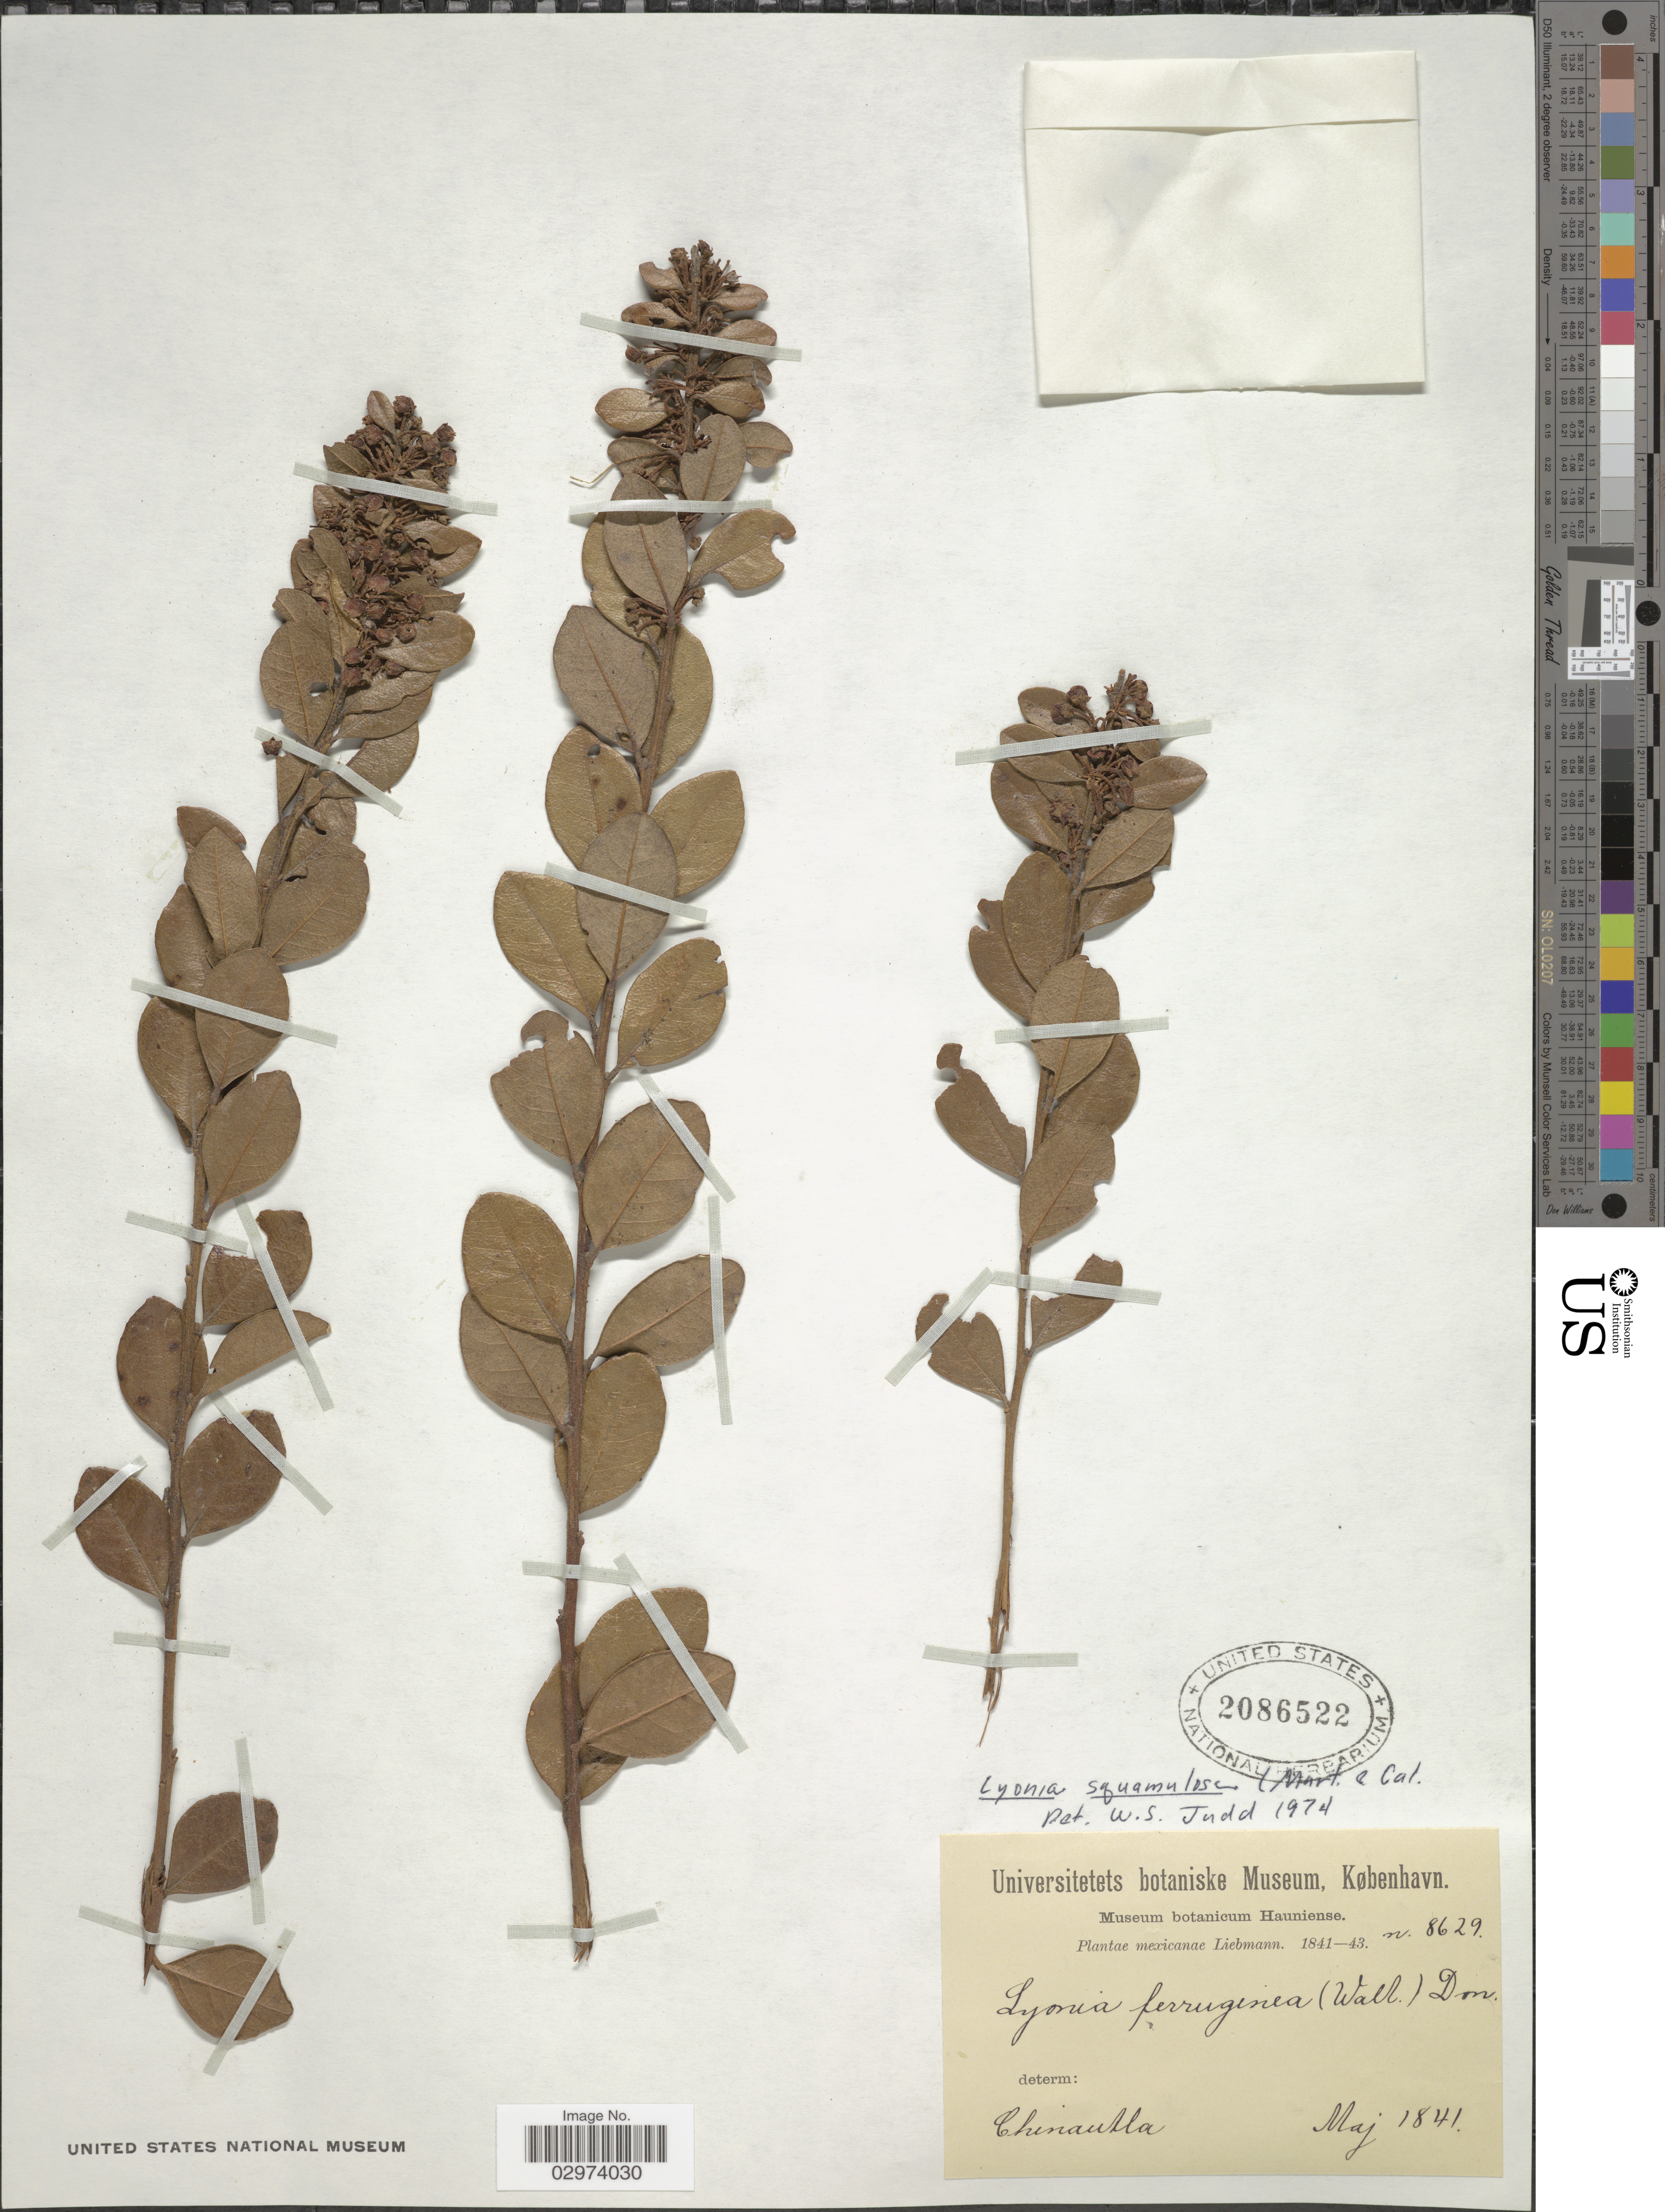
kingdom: Plantae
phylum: Tracheophyta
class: Magnoliopsida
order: Ericales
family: Ericaceae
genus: Lyonia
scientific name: Lyonia squamulosa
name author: M. Martens & Galeotti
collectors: Liebmann, --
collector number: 8629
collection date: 1841-05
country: Mexico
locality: Chinautla.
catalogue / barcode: US 2086522